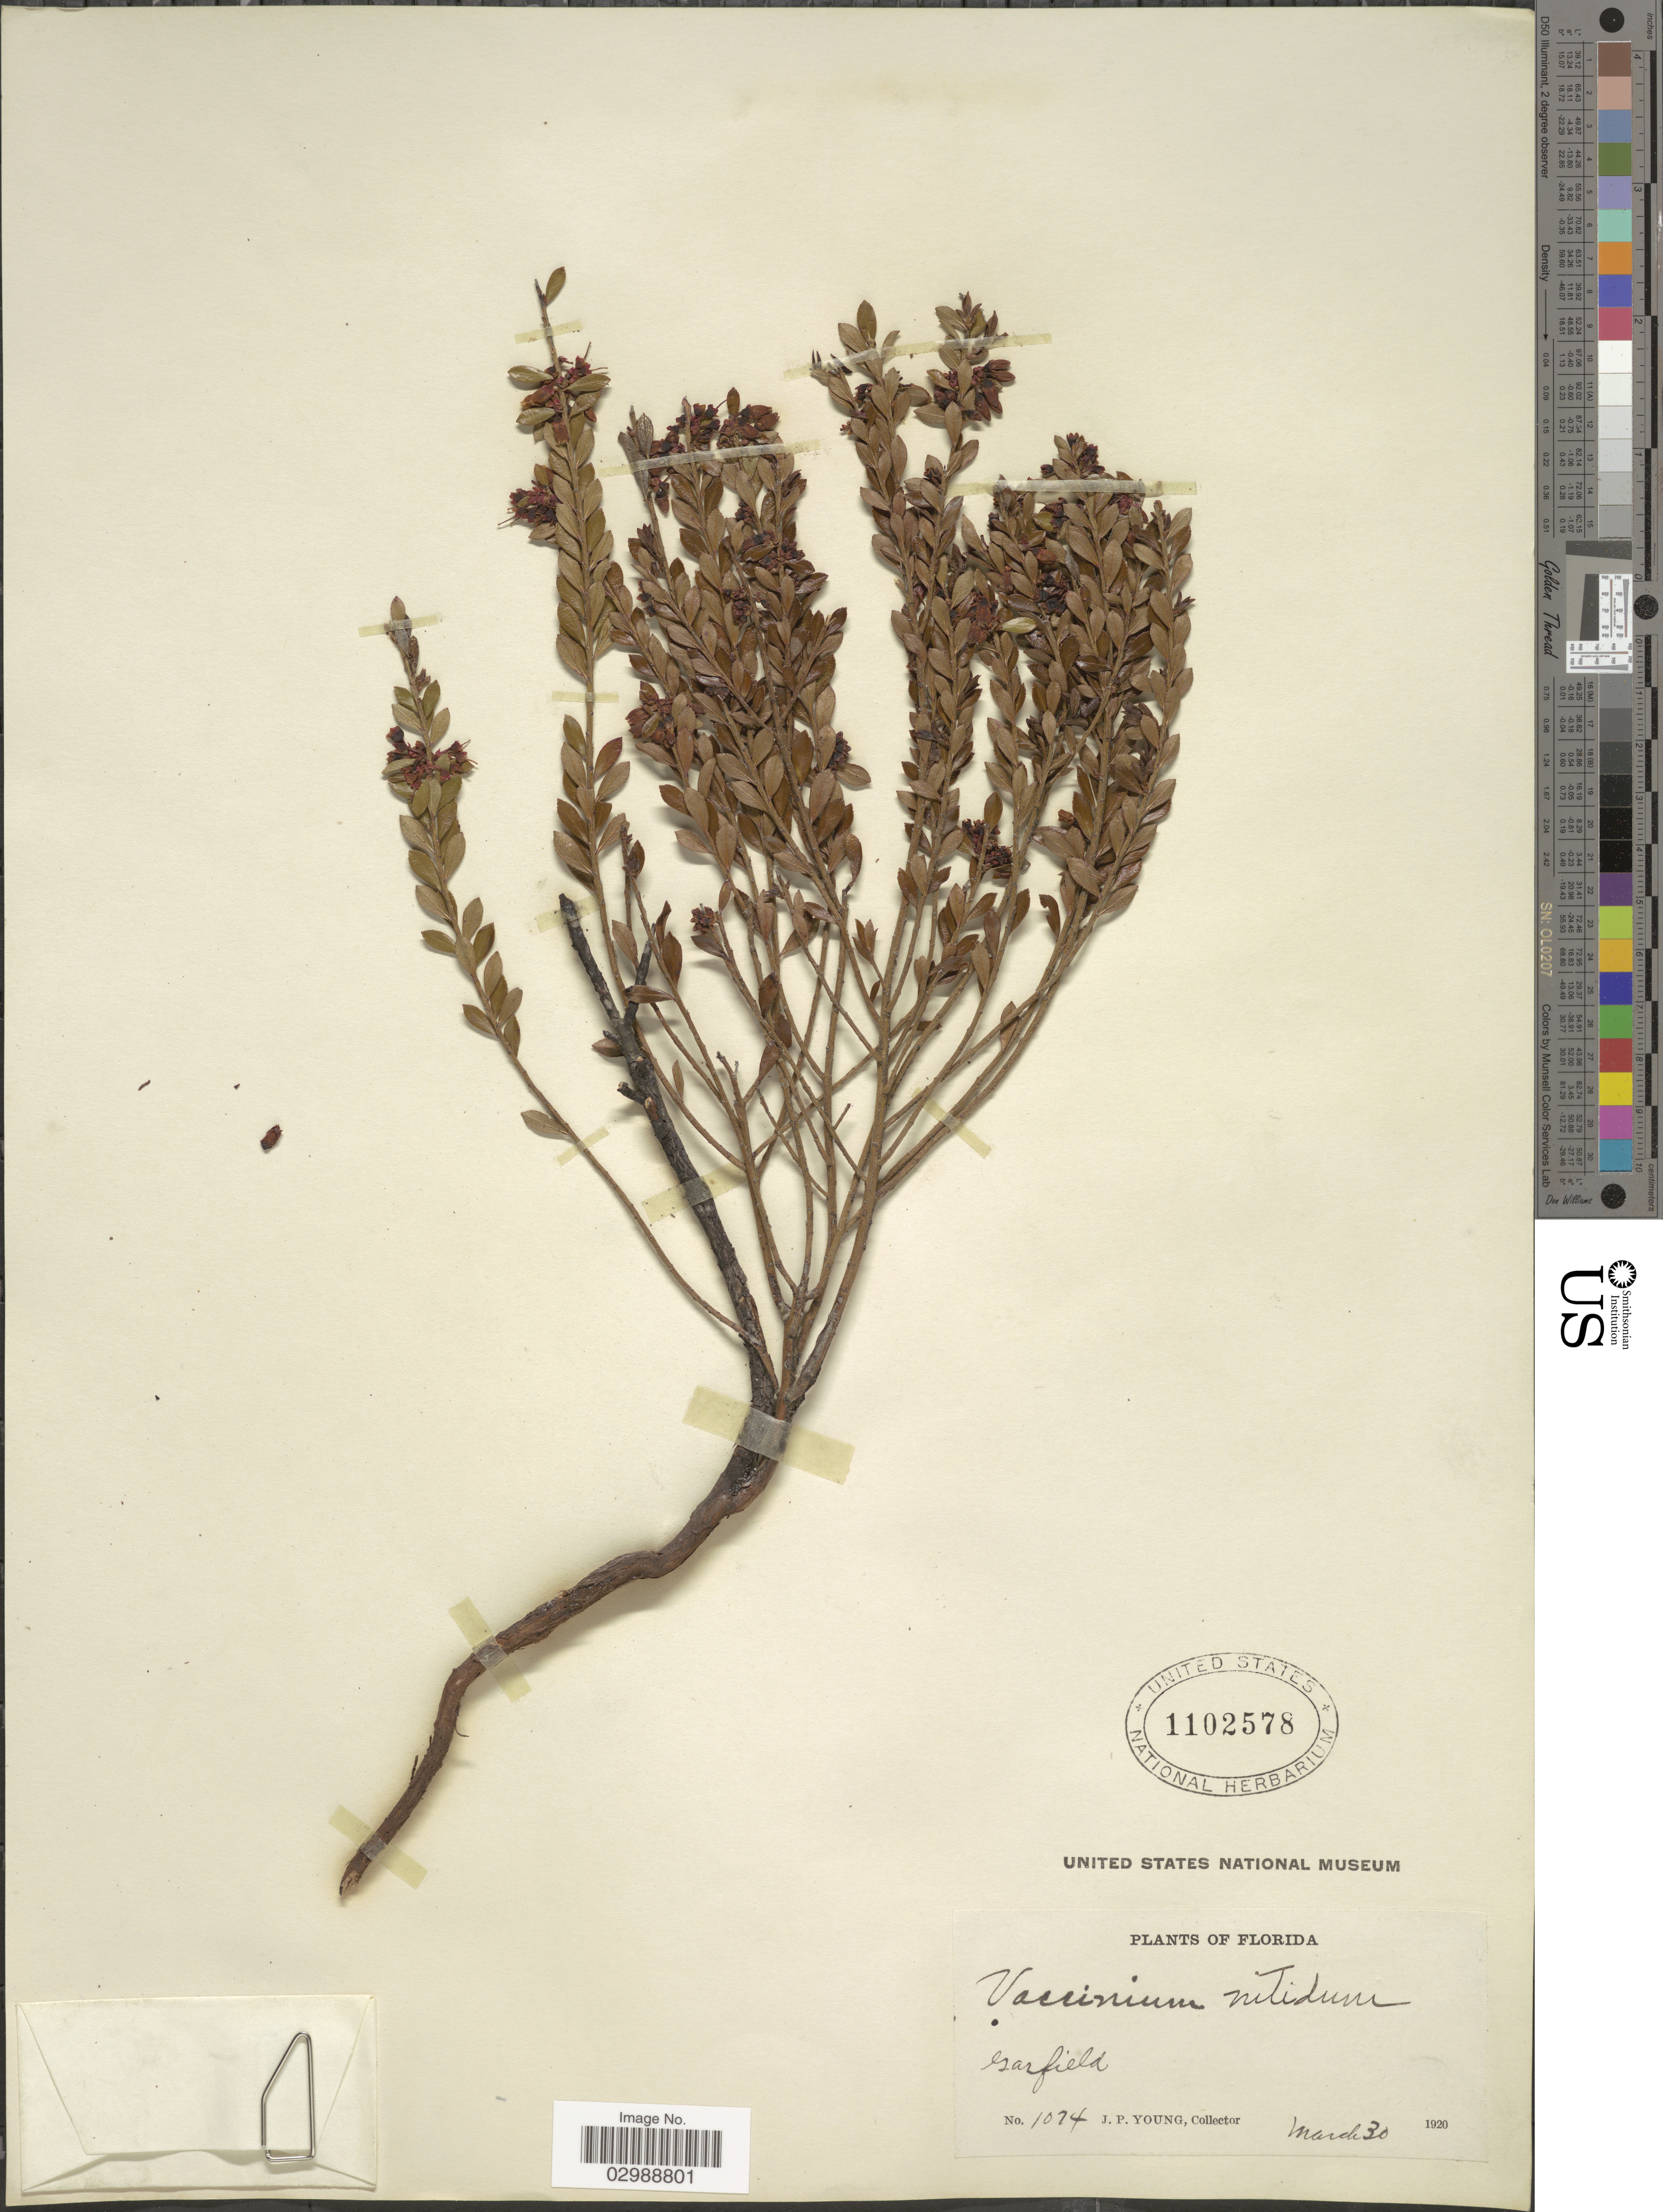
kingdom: Plantae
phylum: Tracheophyta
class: Magnoliopsida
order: Ericales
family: Ericaceae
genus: Vaccinium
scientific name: Vaccinium nitidum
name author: Andrews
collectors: J. P. Young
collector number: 1074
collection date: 1920-03-30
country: United States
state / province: Florida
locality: Garfield.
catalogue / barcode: US 1102578